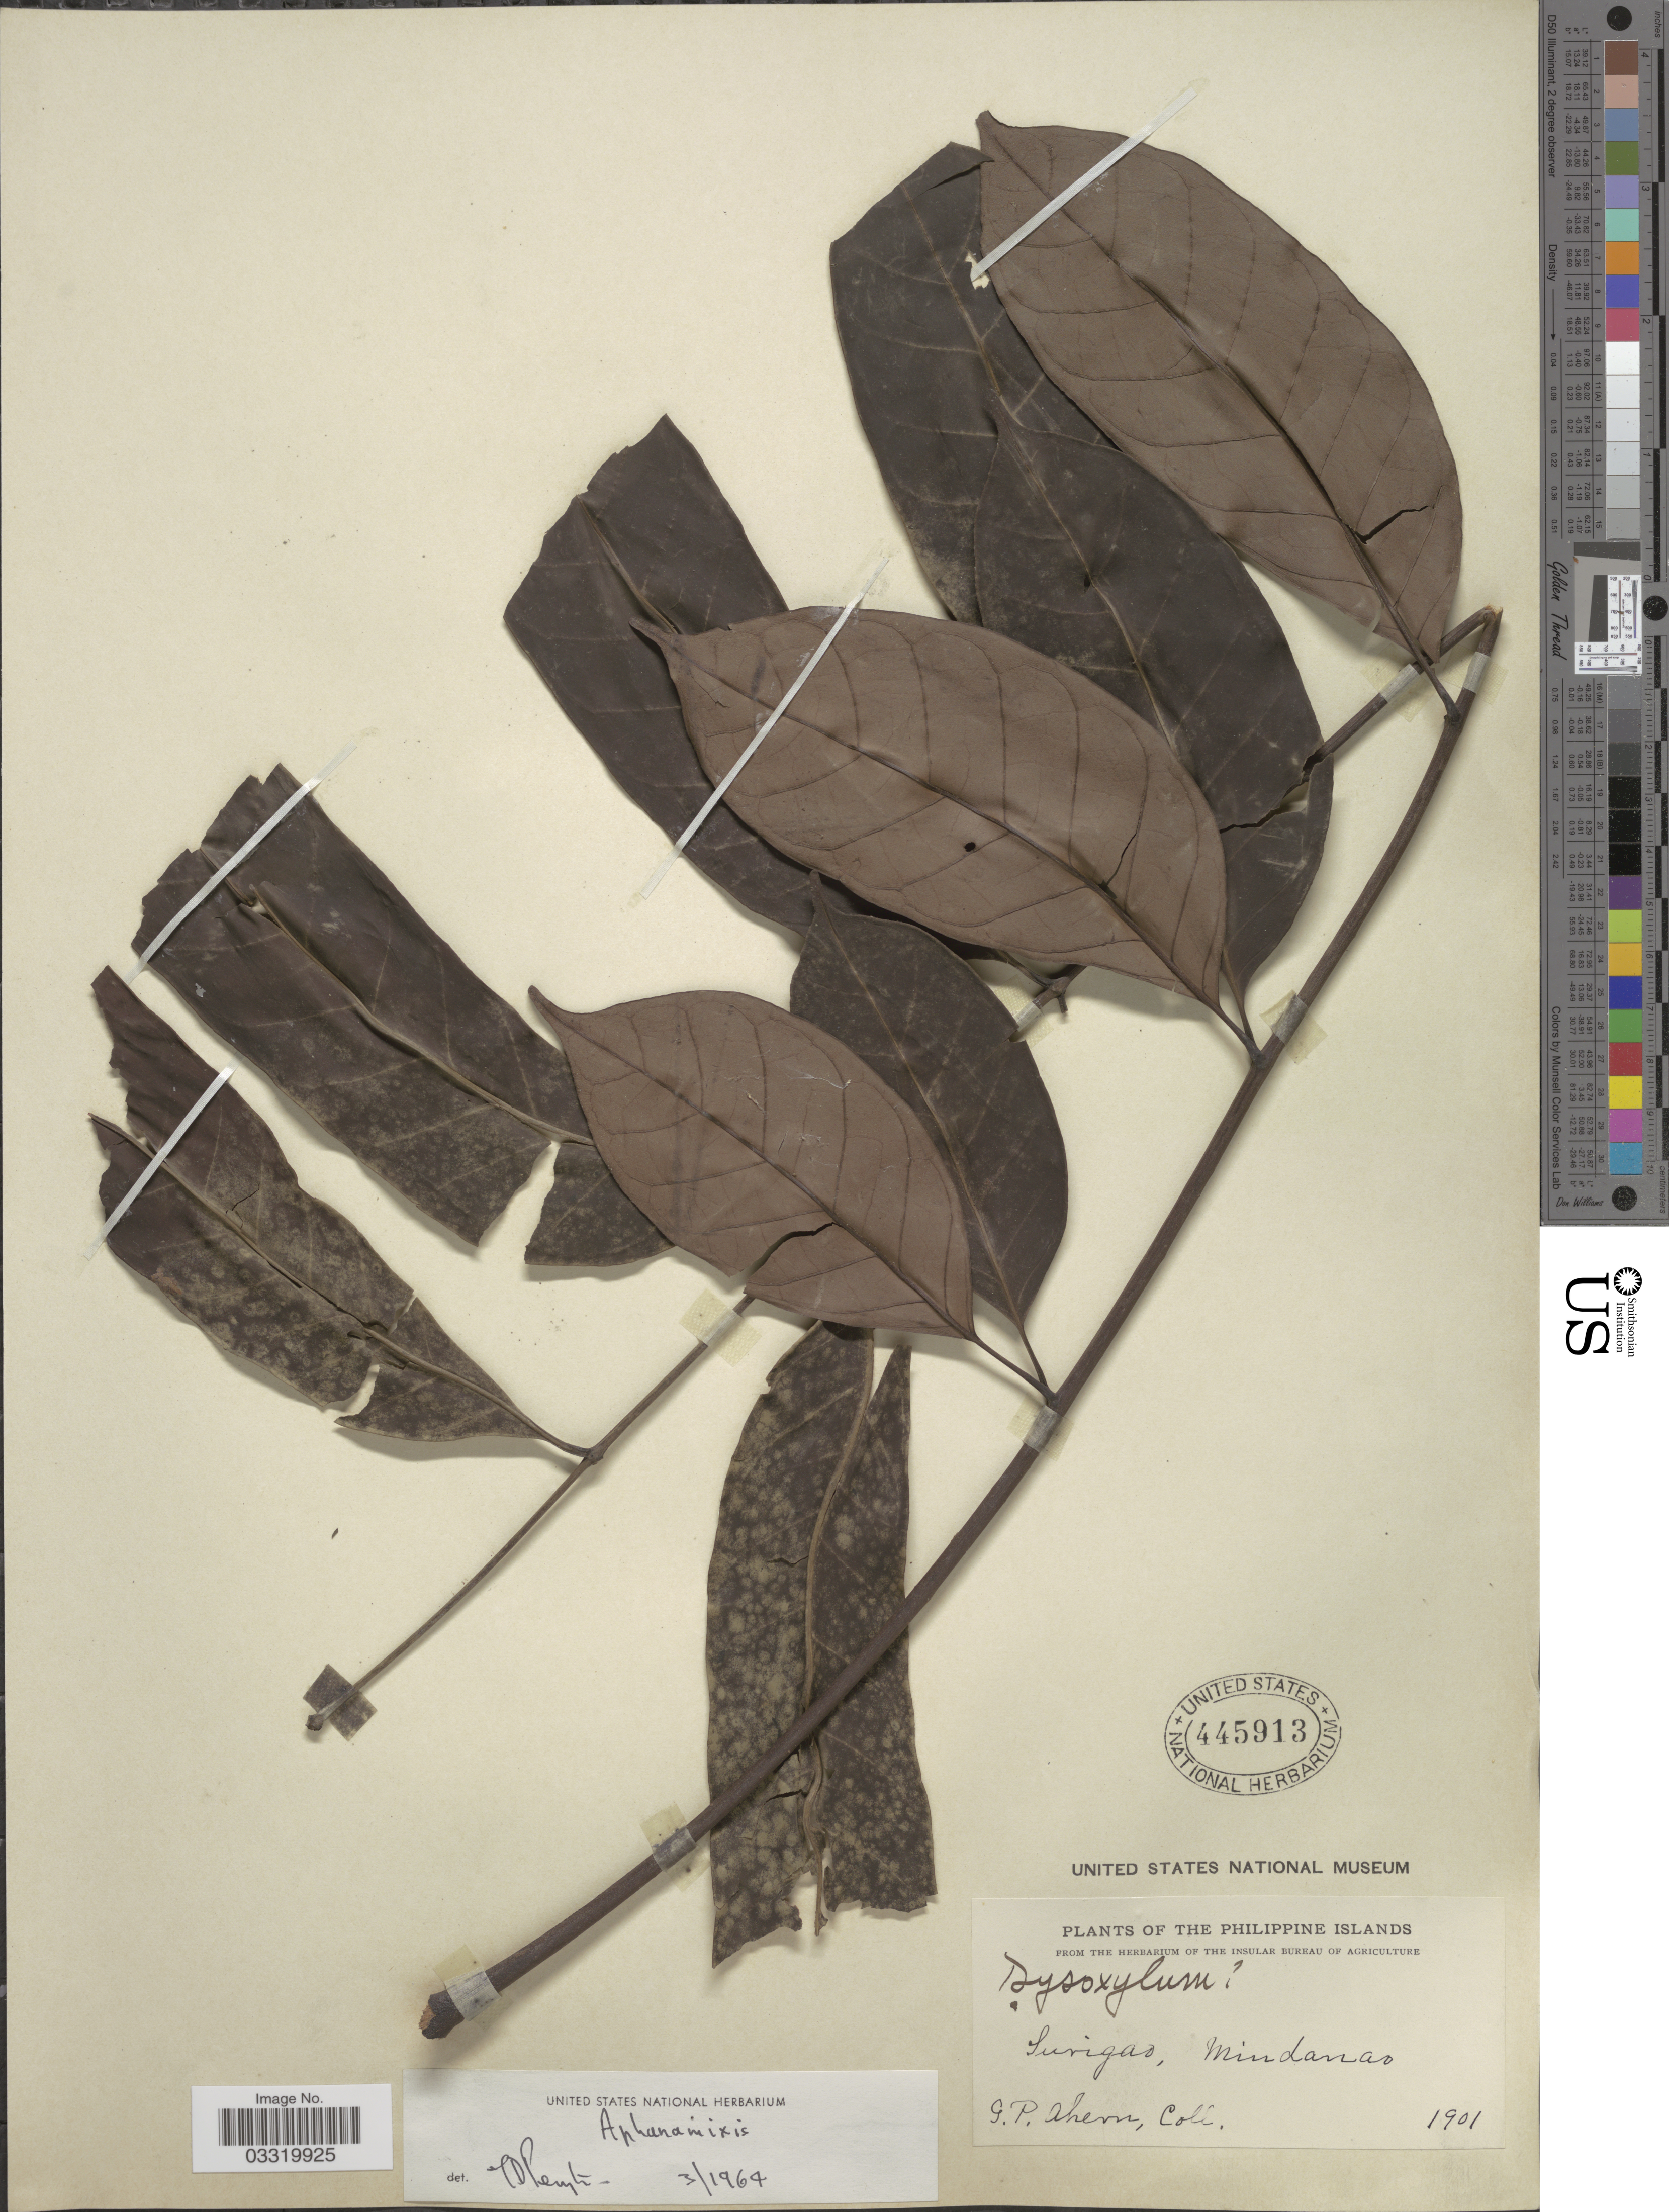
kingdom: Plantae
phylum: Tracheophyta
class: Magnoliopsida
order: Sapindales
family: Meliaceae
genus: Aphanamixis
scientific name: Aphanamixis polystachya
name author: (Wall.) R. Parker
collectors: G. Ahern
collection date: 1901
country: Philippines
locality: Surigao, Mindanao.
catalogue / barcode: US 445913